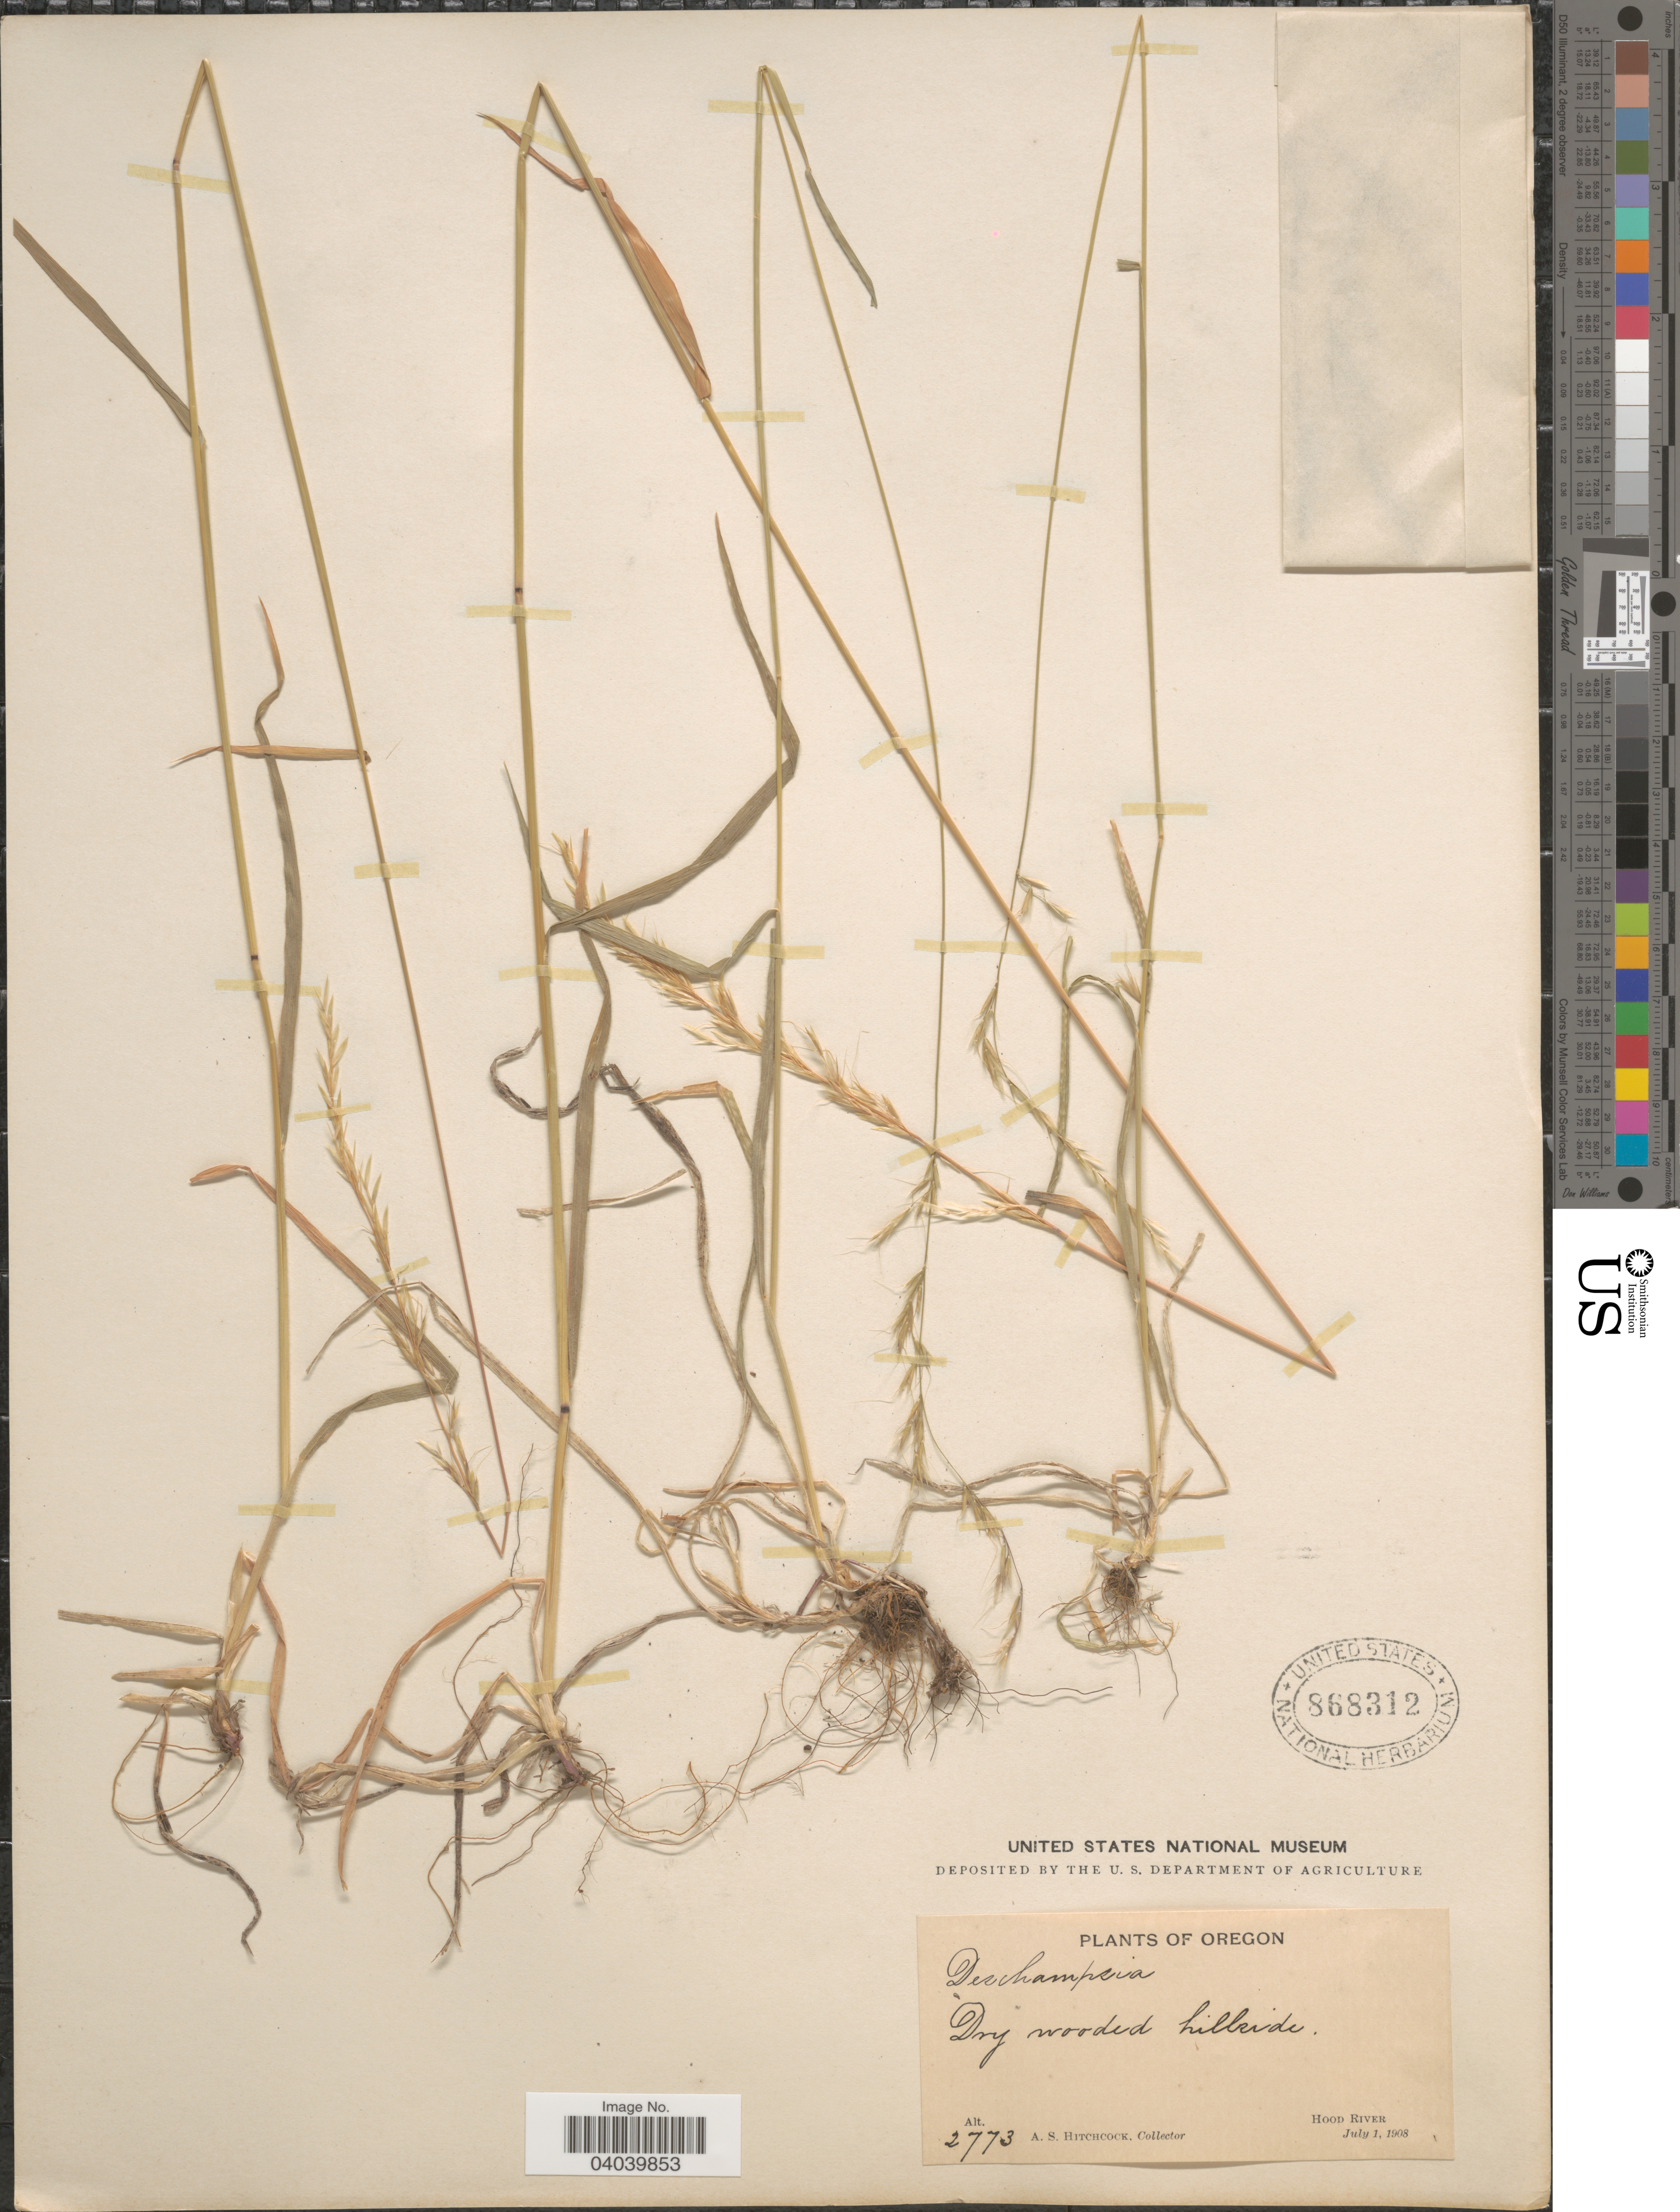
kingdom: Plantae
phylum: Tracheophyta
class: Liliopsida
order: Poales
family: Poaceae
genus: Deschampsia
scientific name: Deschampsia sp.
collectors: A. S. Hitchcock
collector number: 2773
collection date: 1908-07-01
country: United States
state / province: Oregon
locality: Hood River.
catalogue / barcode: US 868312